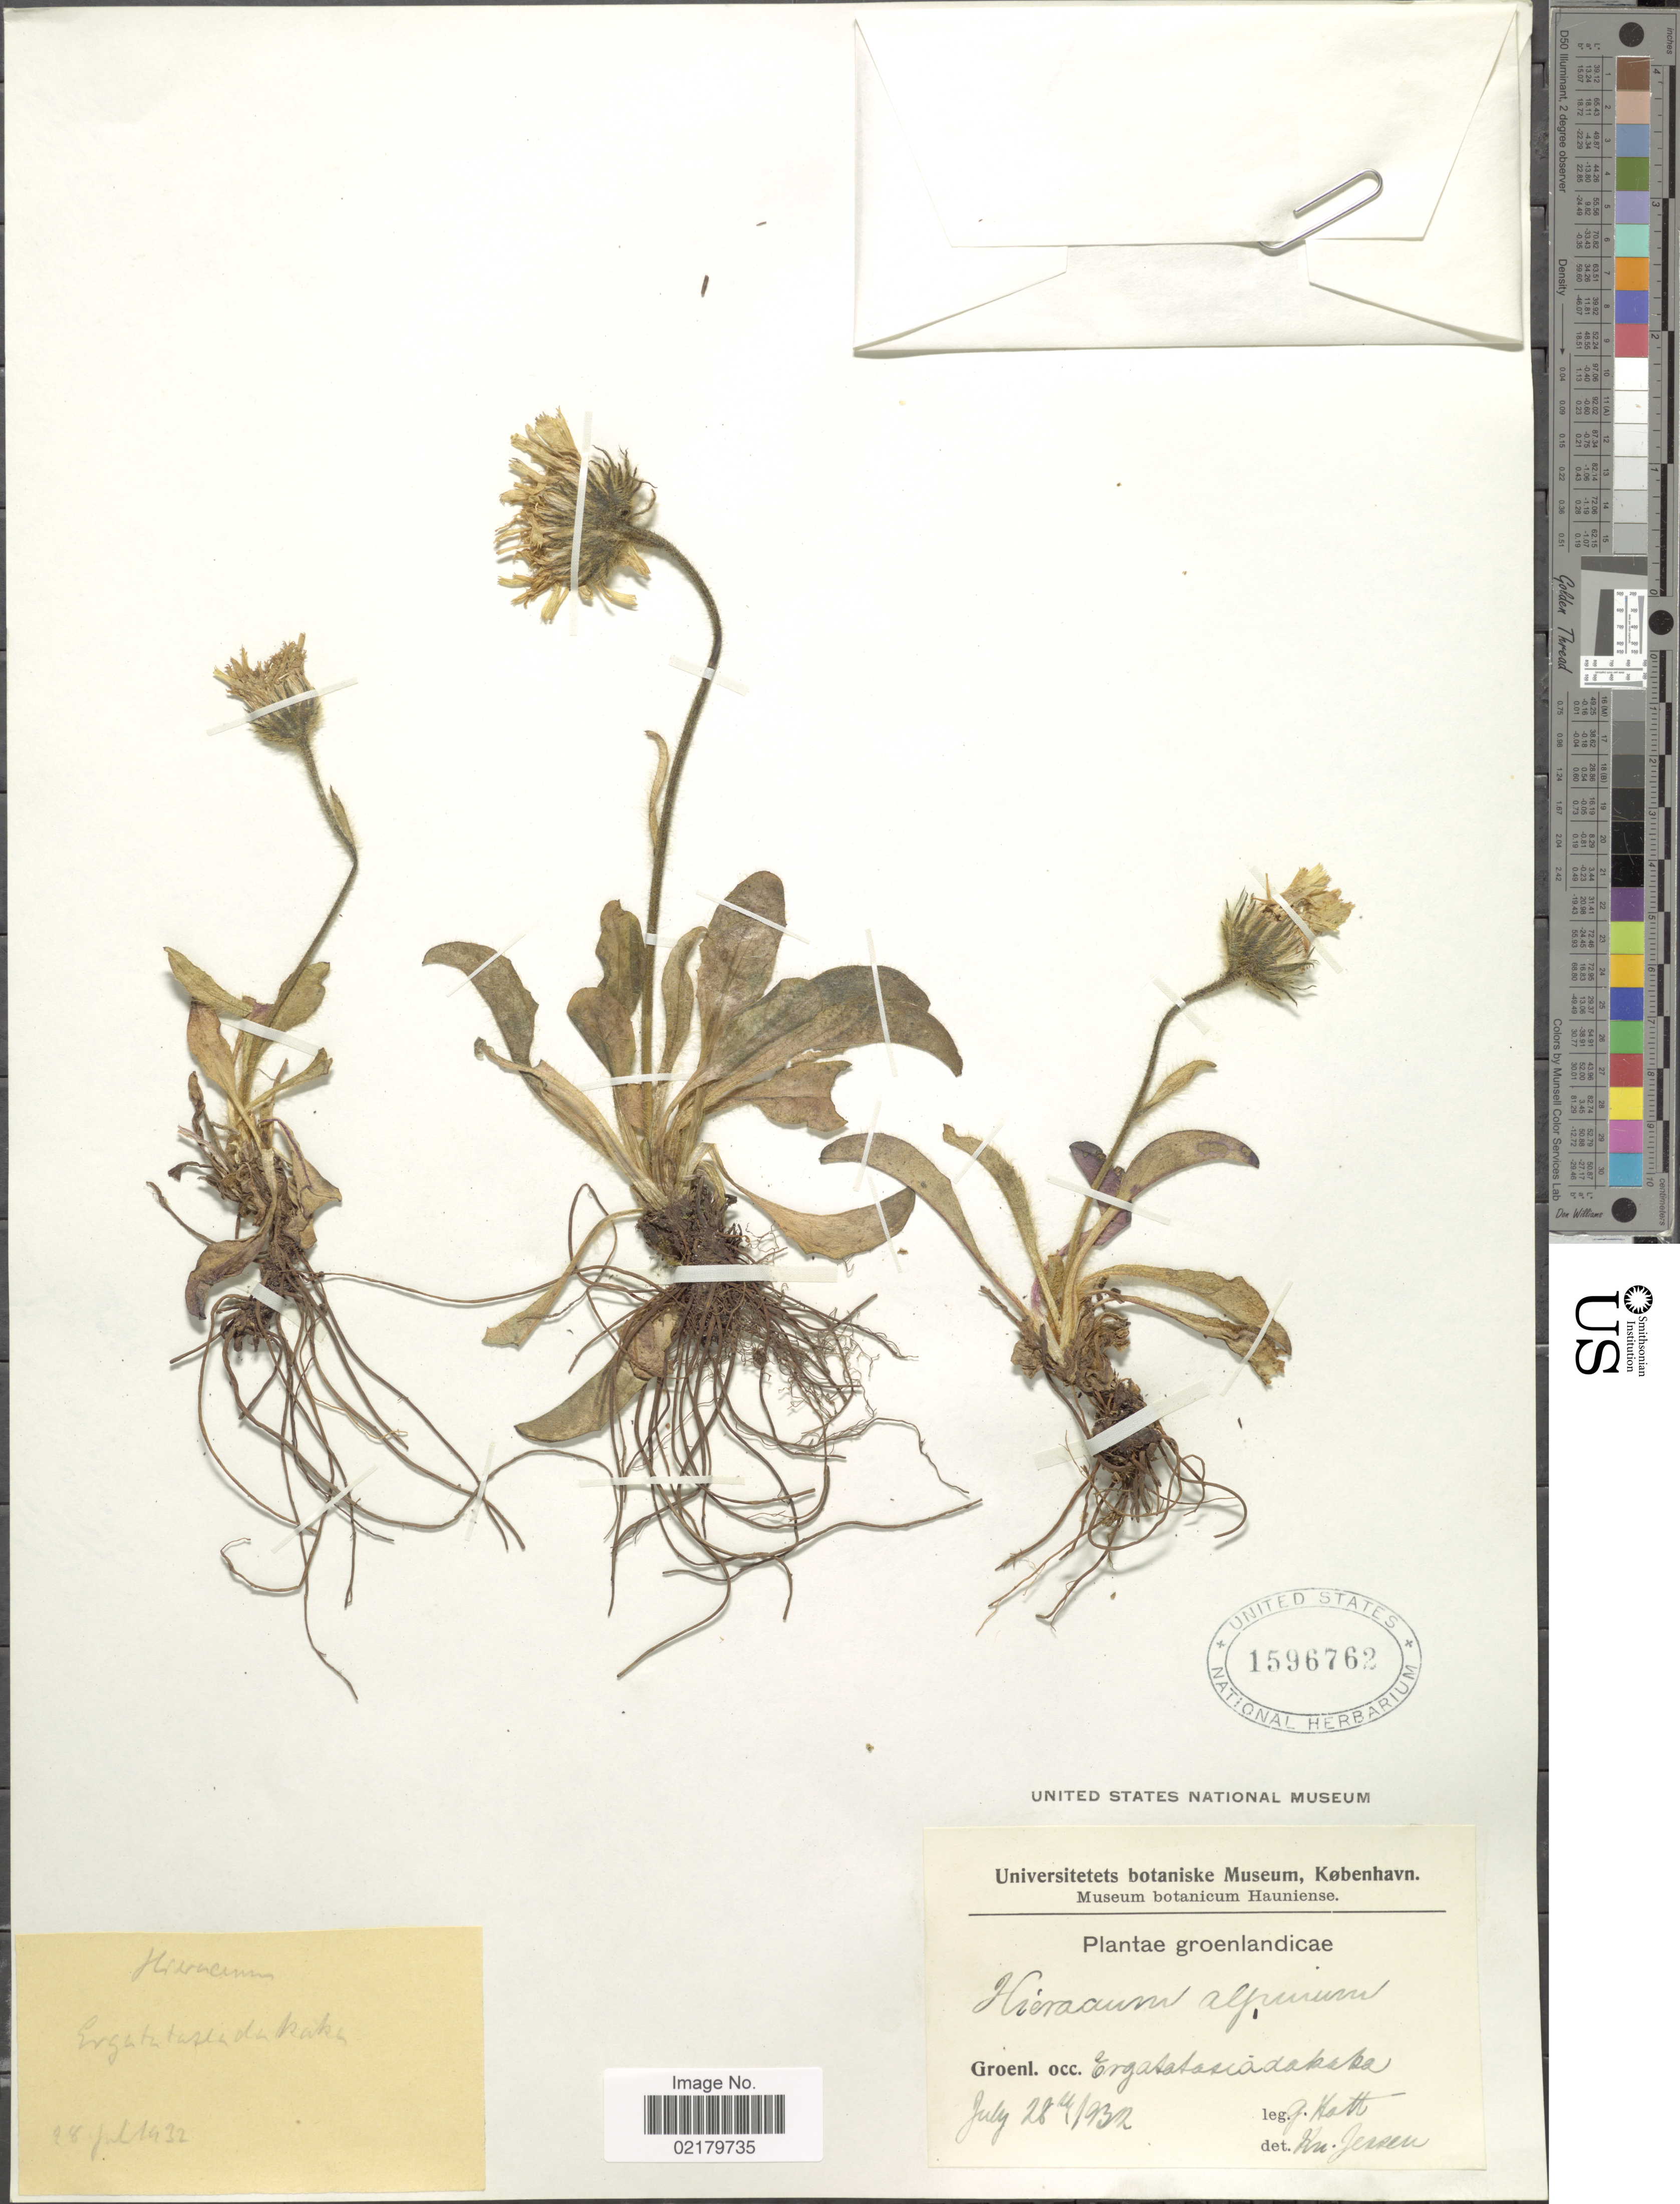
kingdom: Plantae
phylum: Tracheophyta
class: Magnoliopsida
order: Asterales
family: Asteraceae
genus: Hieracium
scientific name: Hieracium alpinum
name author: L.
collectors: G. Hatt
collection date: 1932-07-28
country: Greenland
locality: Groenl. occ. Ergasatasiadakaka [interpreted]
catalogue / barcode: US 1596762